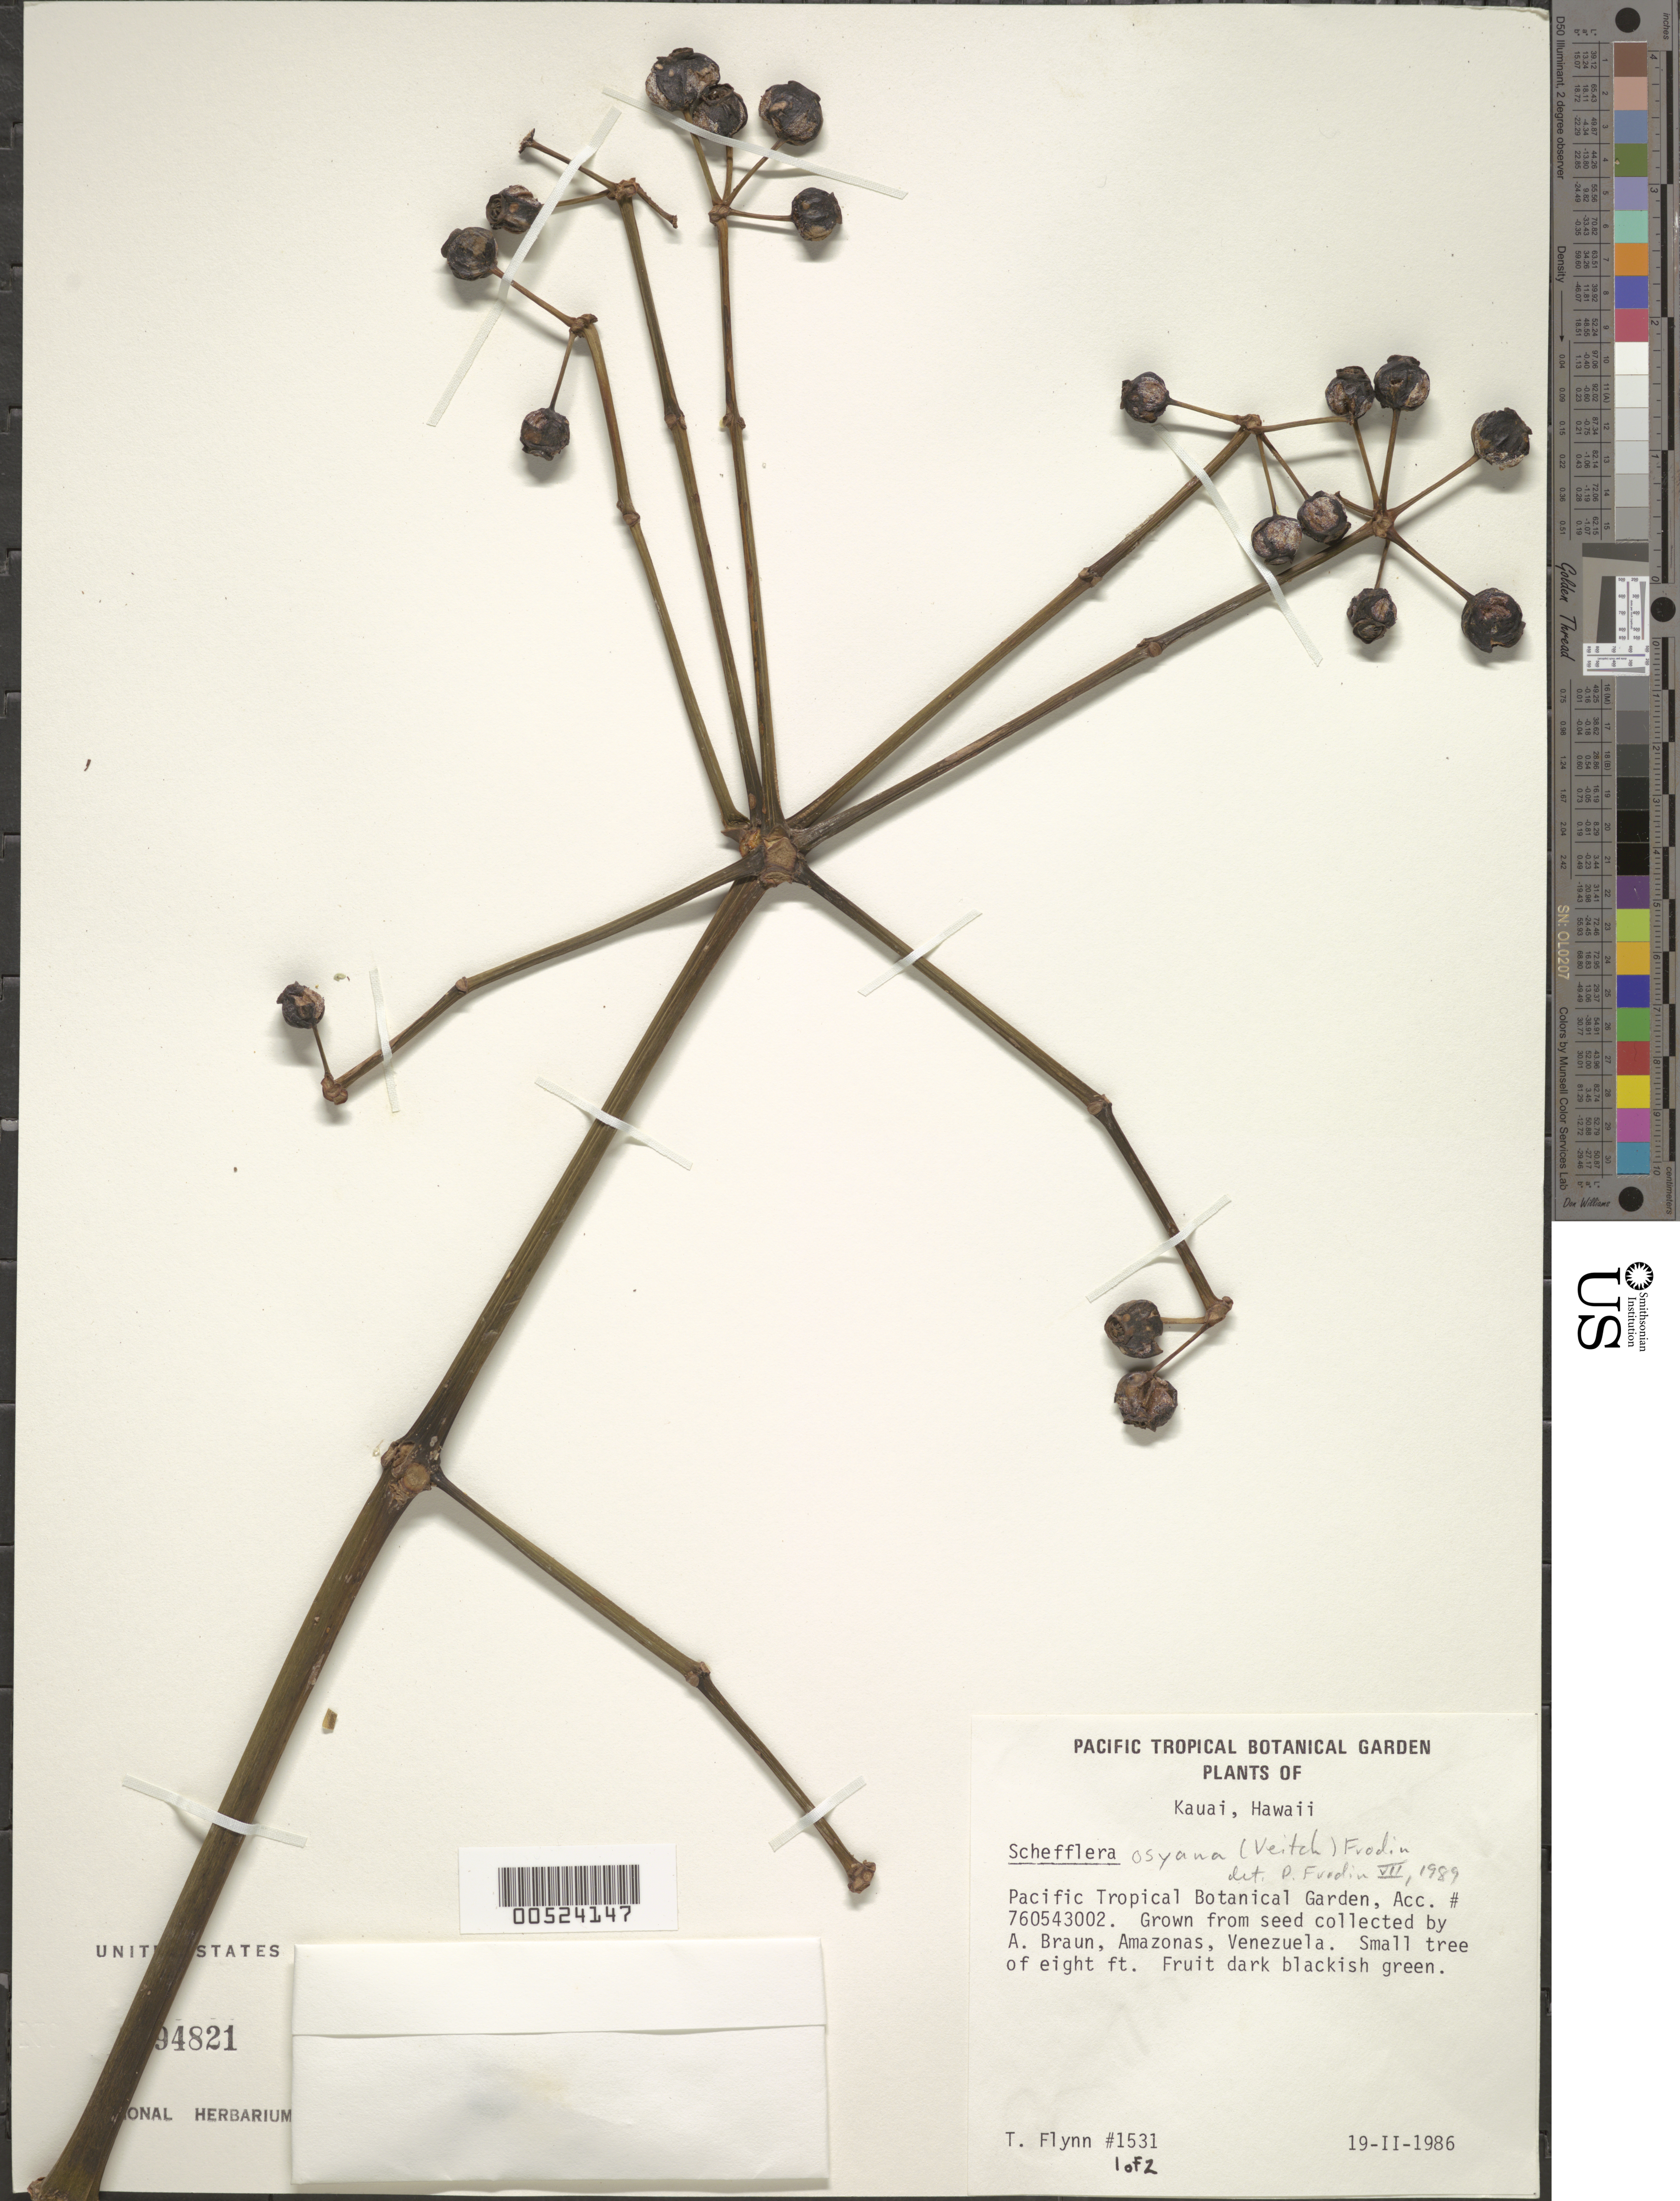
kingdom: Plantae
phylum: Tracheophyta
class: Magnoliopsida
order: Apiales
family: Araliaceae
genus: Plerandra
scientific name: Plerandra osyana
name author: (Veitch ex Regel) Lowry et al.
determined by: Wagner, W. L., (BOT), Smithsonian Institution - National Museum of Natural History (UNITED STATES)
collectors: T. W. Flynn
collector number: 1531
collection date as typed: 19 Feb 1986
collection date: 1986-02-19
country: United States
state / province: Hawaii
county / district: Kauai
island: Kaua'i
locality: Pacific Tropical Botanical Garden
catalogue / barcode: US 3094821